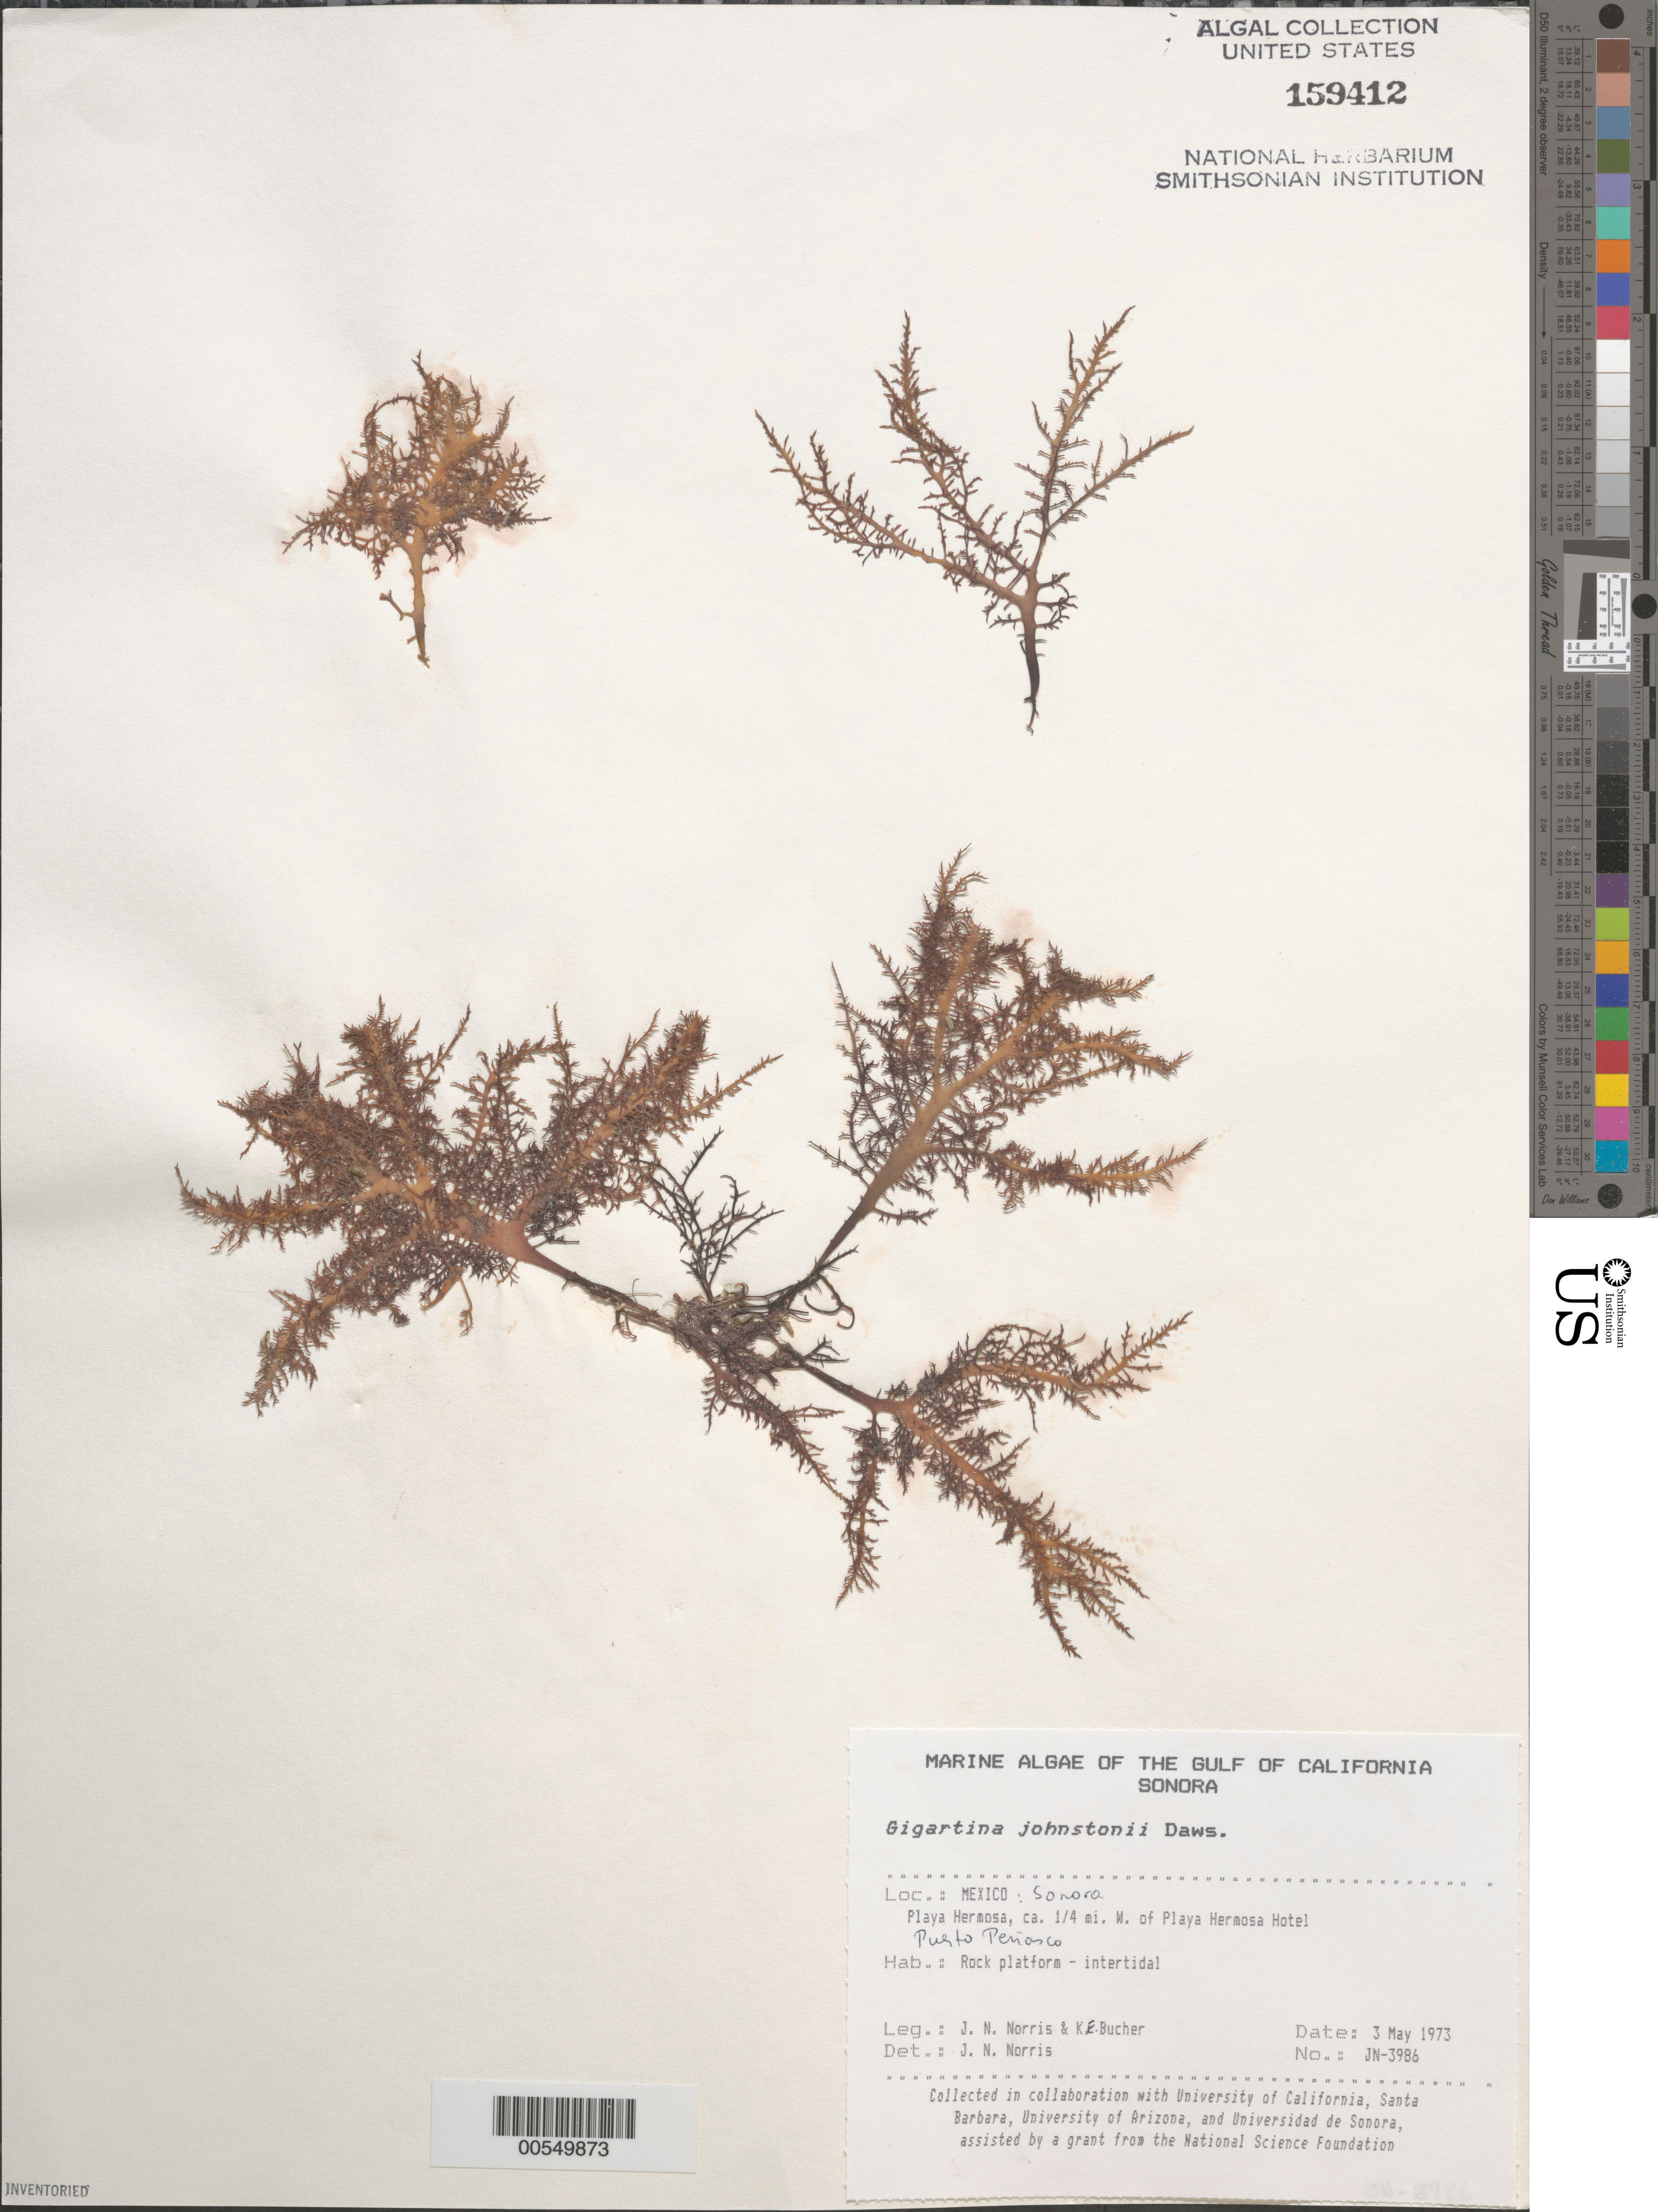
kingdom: Plantae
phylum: Rhodophyta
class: Florideophyceae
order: Gigartinales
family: Gigartinaceae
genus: Chondracanthus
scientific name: Chondracanthus squarrulosus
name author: (Setch. & N.L. Gardner) J.R. Hughey et al.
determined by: Algae name updating Project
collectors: J. N. Norris & K. E. Bucher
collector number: JN-3986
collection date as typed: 03 May 1973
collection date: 1973-05-03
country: Mexico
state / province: Sonora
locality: Playa Hermosa, Puerto Penasco, ca. 0.25 mile west of Playa Hermosa Hotel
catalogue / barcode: US 159412